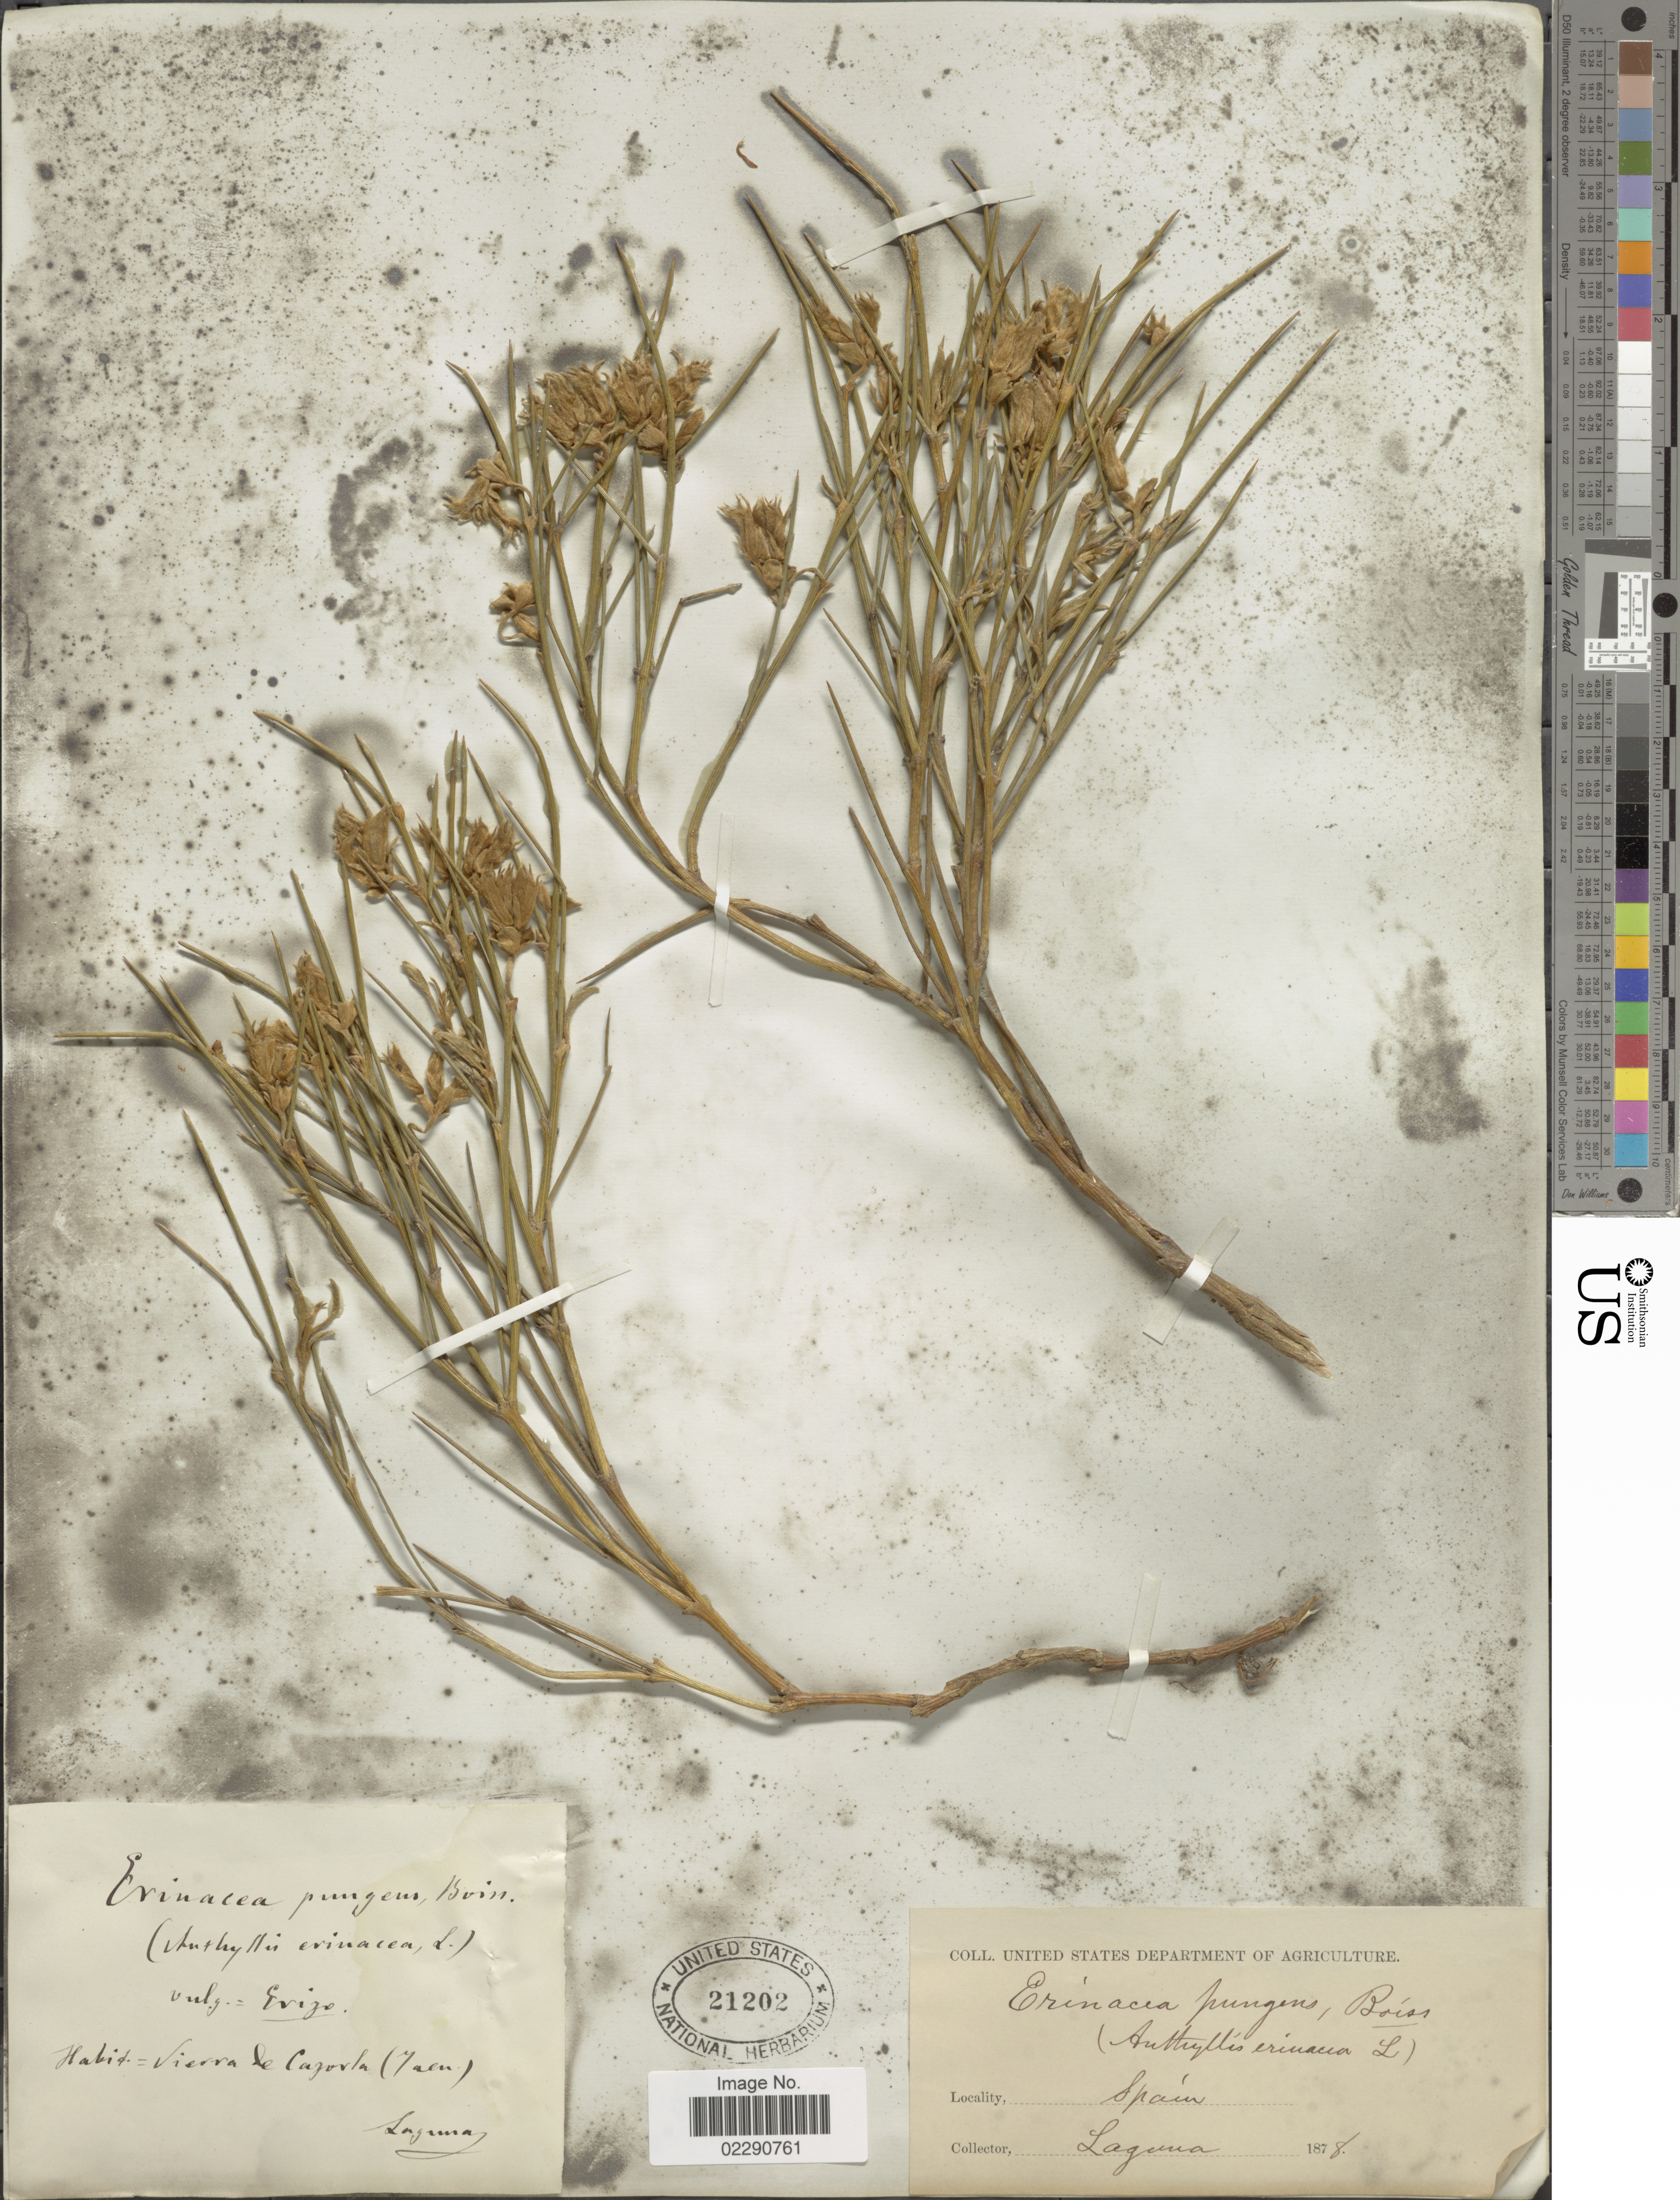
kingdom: Plantae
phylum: Tracheophyta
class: Magnoliopsida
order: Fabales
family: Fabaceae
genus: Erinacea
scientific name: Erinacea pungens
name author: Boiss.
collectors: -. Laguna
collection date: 1878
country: Spain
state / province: Andalucia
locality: Sierra de Cazorla (Jaén)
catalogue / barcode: US 21202